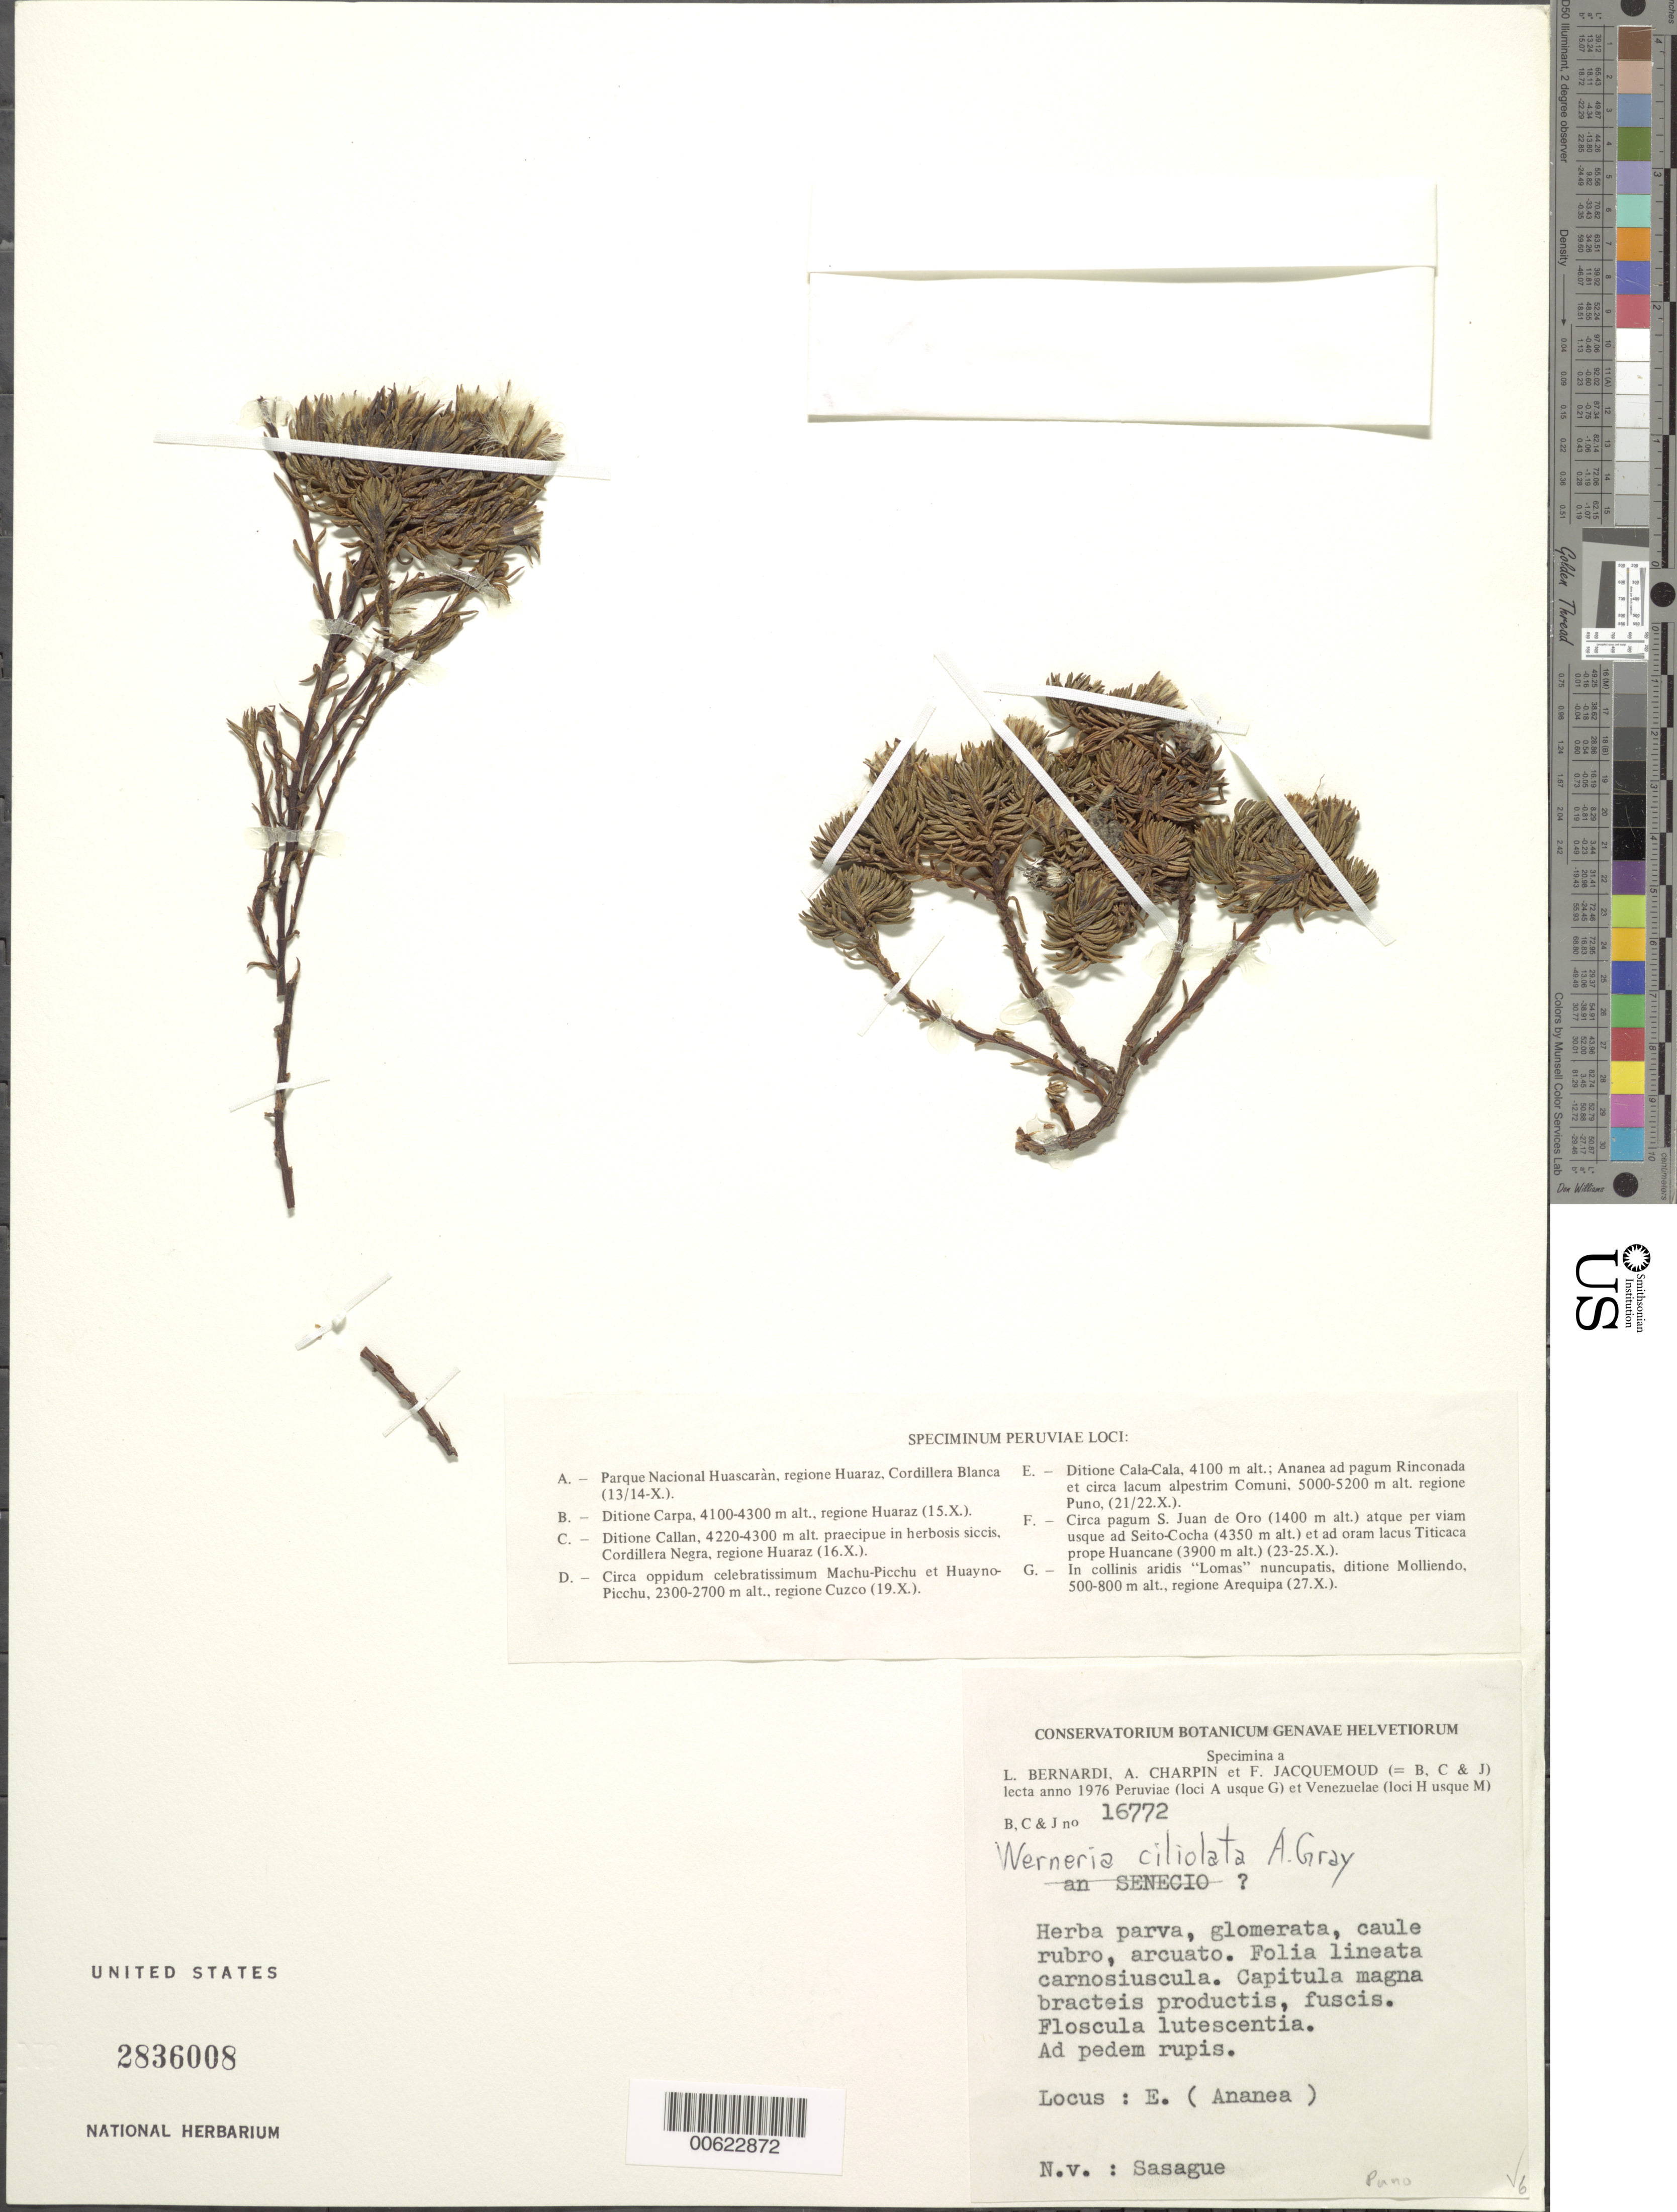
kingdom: Plantae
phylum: Tracheophyta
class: Magnoliopsida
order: Asterales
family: Asteraceae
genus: Xenophyllum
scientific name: Xenophyllum ciliolatum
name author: (A. Gray) V.A. Funk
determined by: Funk, Vicki A., (BOT), Smithsonian Institution - National Museum of Natural History (UNITED STATES)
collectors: L. Bernardi, A. Charpin & F. Jacquemoud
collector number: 16772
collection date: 1976-10-21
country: Peru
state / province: Puno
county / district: San Antonio de Putina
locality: Ditione Cala-Cala. Ananea ad pagum Rinconada et circua lacum alpestrum Comuni, ad pedem rupis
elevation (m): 5000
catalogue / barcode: US 2836008